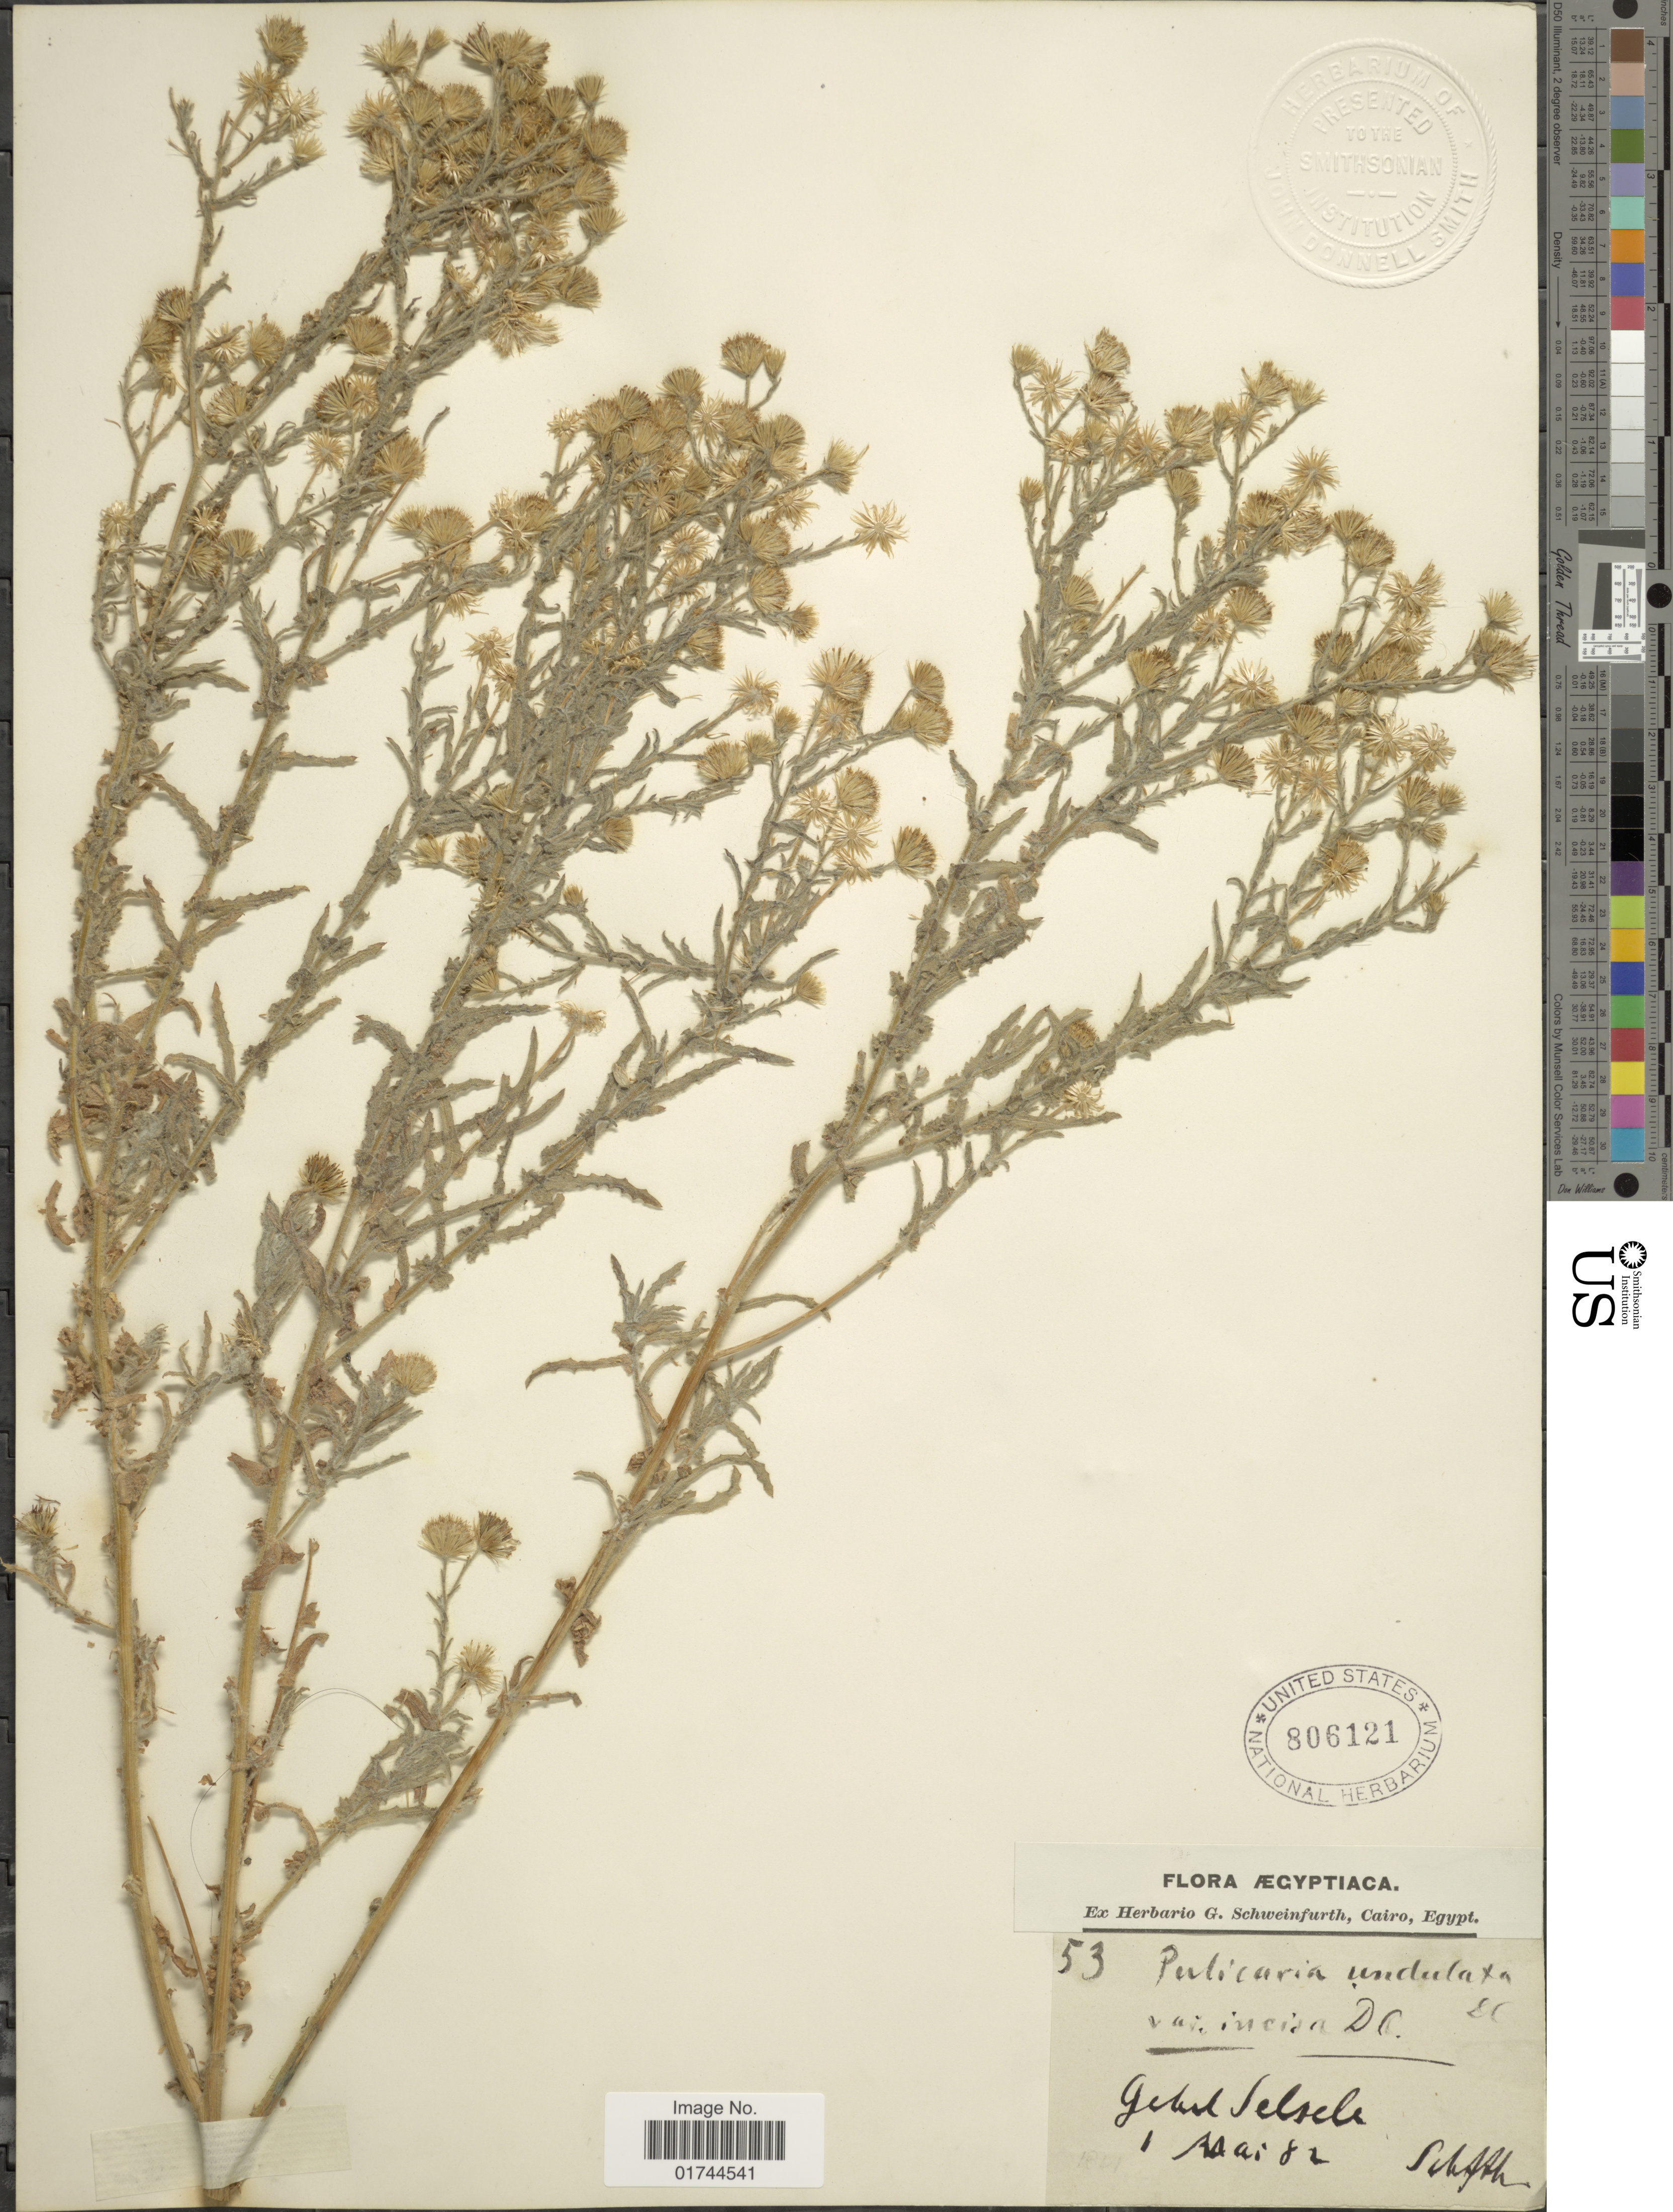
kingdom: Plantae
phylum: Tracheophyta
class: Magnoliopsida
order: Asterales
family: Asteraceae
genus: Pulicaria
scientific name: Pulicaria incisa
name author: (Lam.) DC.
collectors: G. A. Schweinfurth (herbarium)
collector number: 53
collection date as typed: Transcribed d/m/y: 1/5/82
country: Egypt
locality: Aegyptiaca, Gebel Selsele.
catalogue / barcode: US 806121